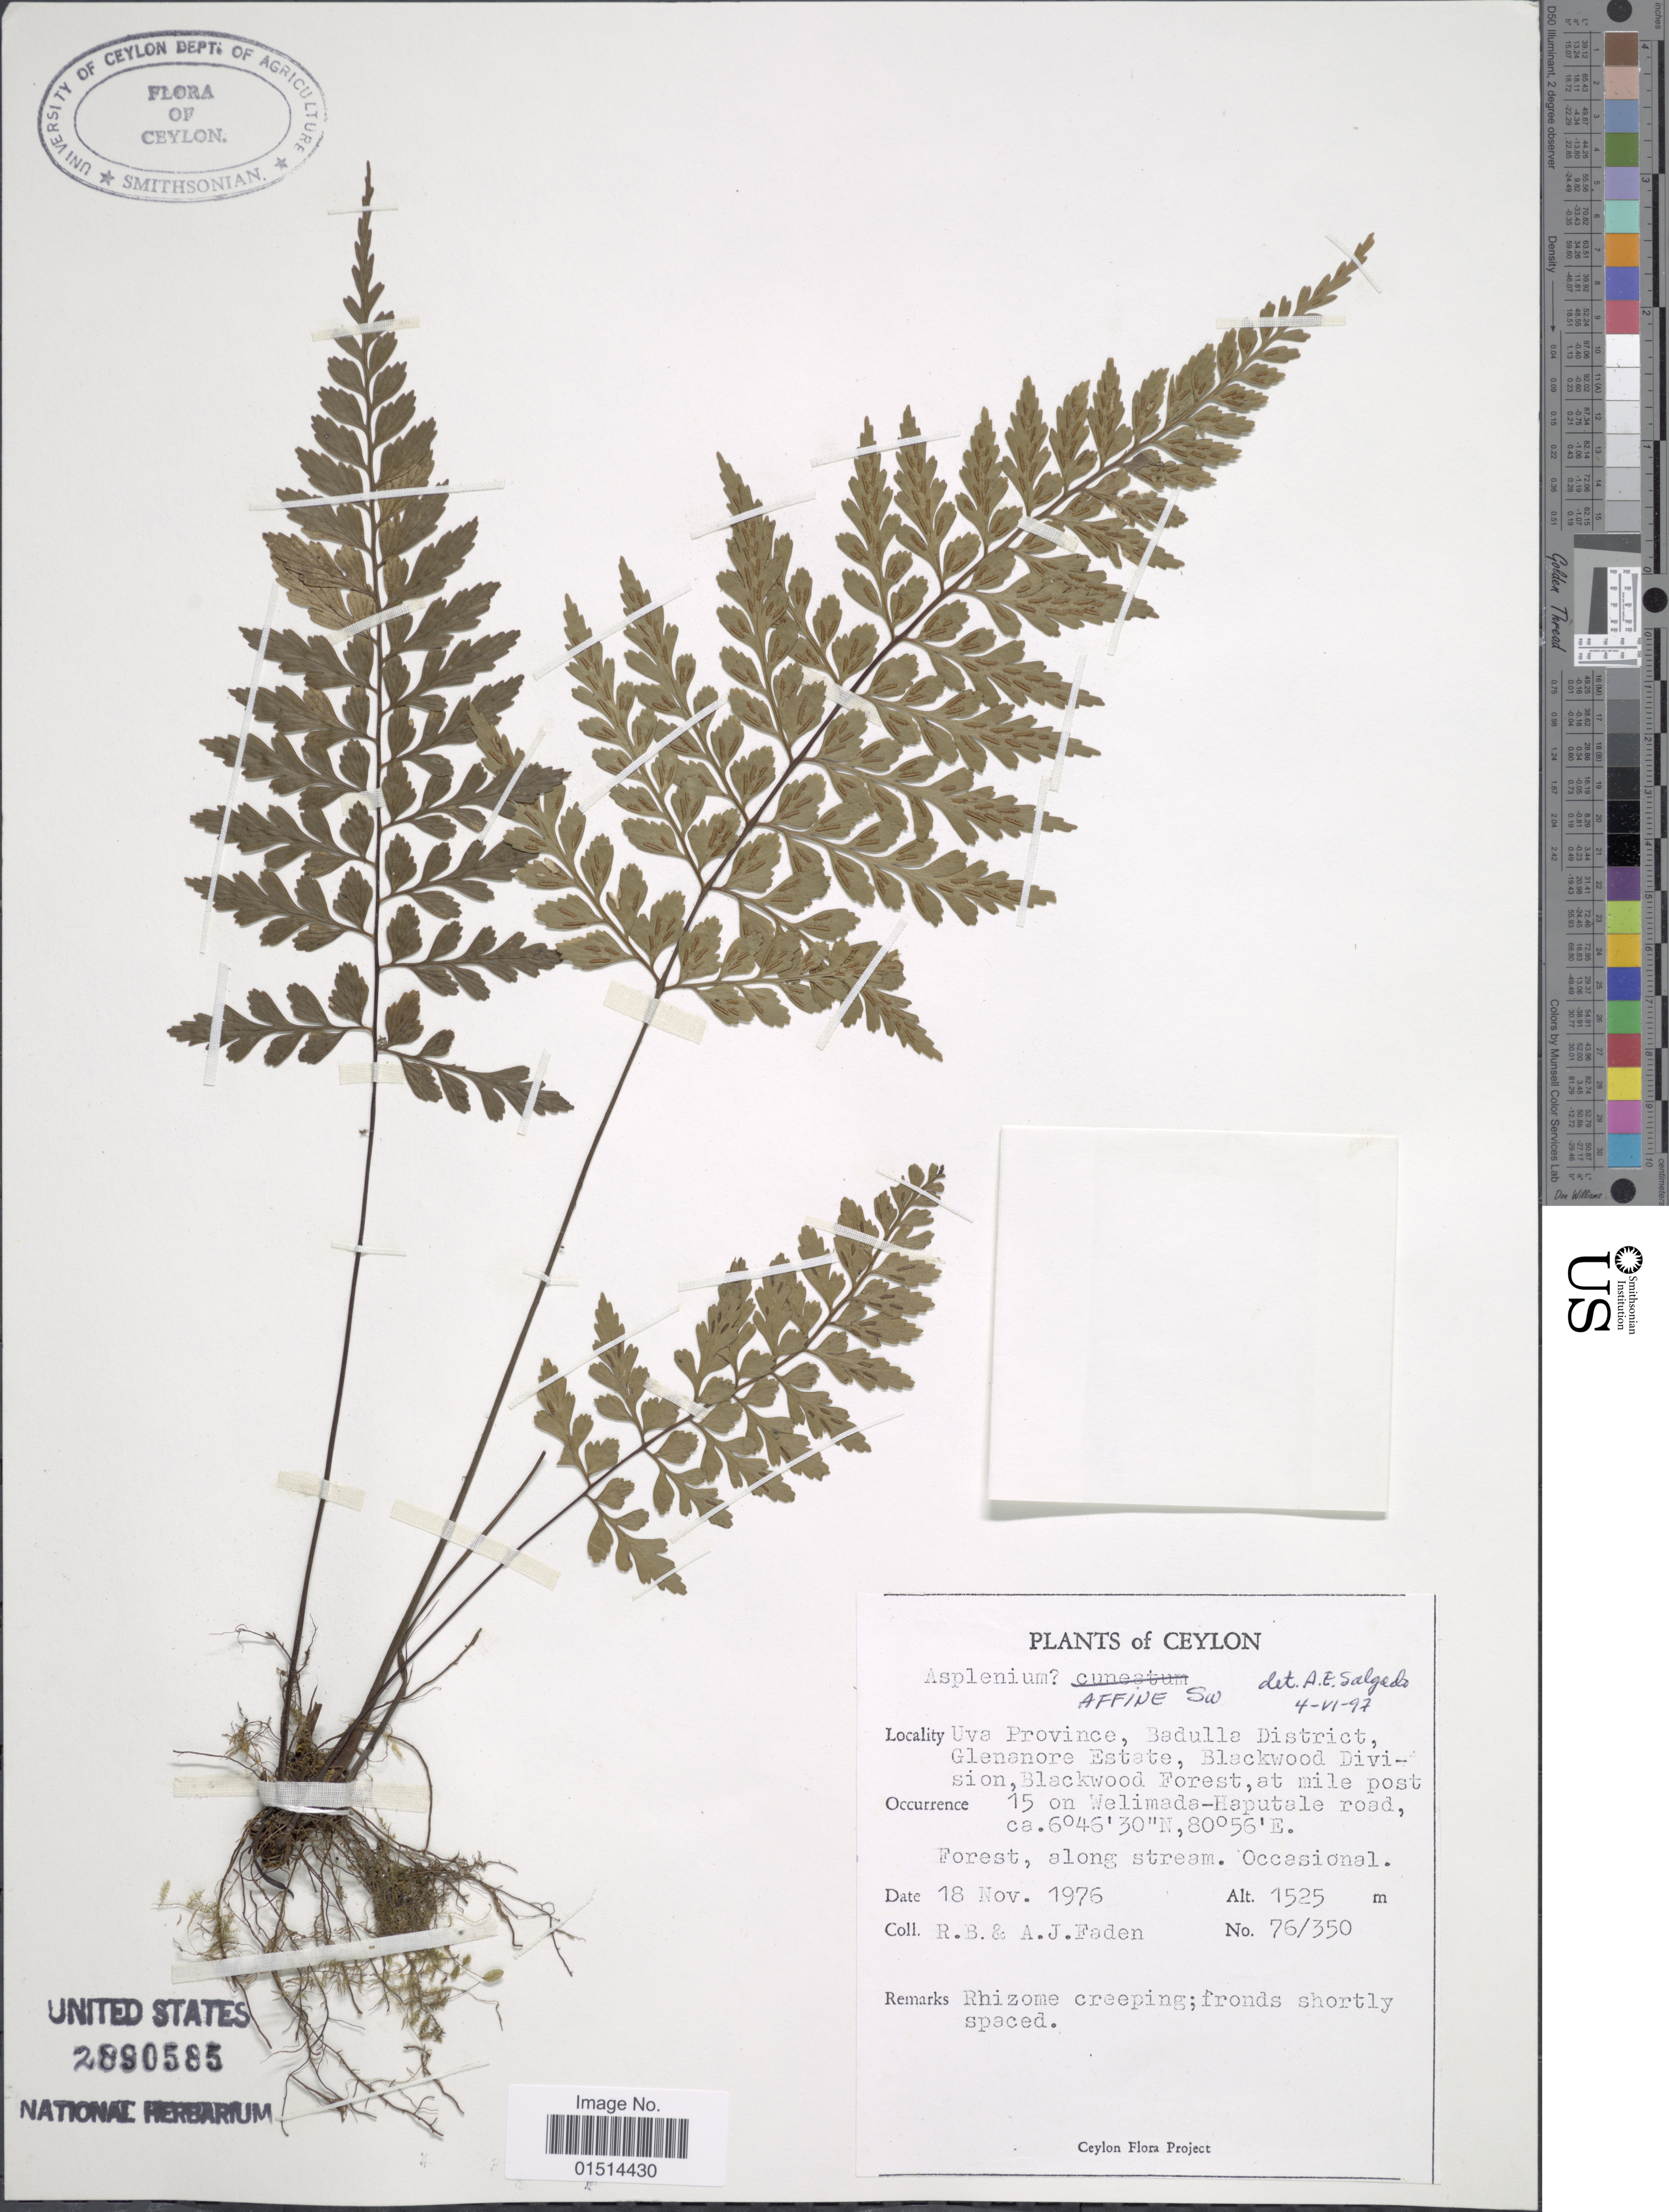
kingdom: Plantae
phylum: Tracheophyta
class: Polypodiopsida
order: Polypodiales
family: Aspleniaceae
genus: Asplenium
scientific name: Asplenium affine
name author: Sw.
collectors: R. B. Faden & A. J. Faden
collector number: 76/350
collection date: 1976-11-18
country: Sri Lanka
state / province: Uva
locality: Ceylon, Uva Province, Badulla district, Glenanore Estate, Blackwood Division, Blackwood Forest, at mile post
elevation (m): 1525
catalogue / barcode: US 2890585